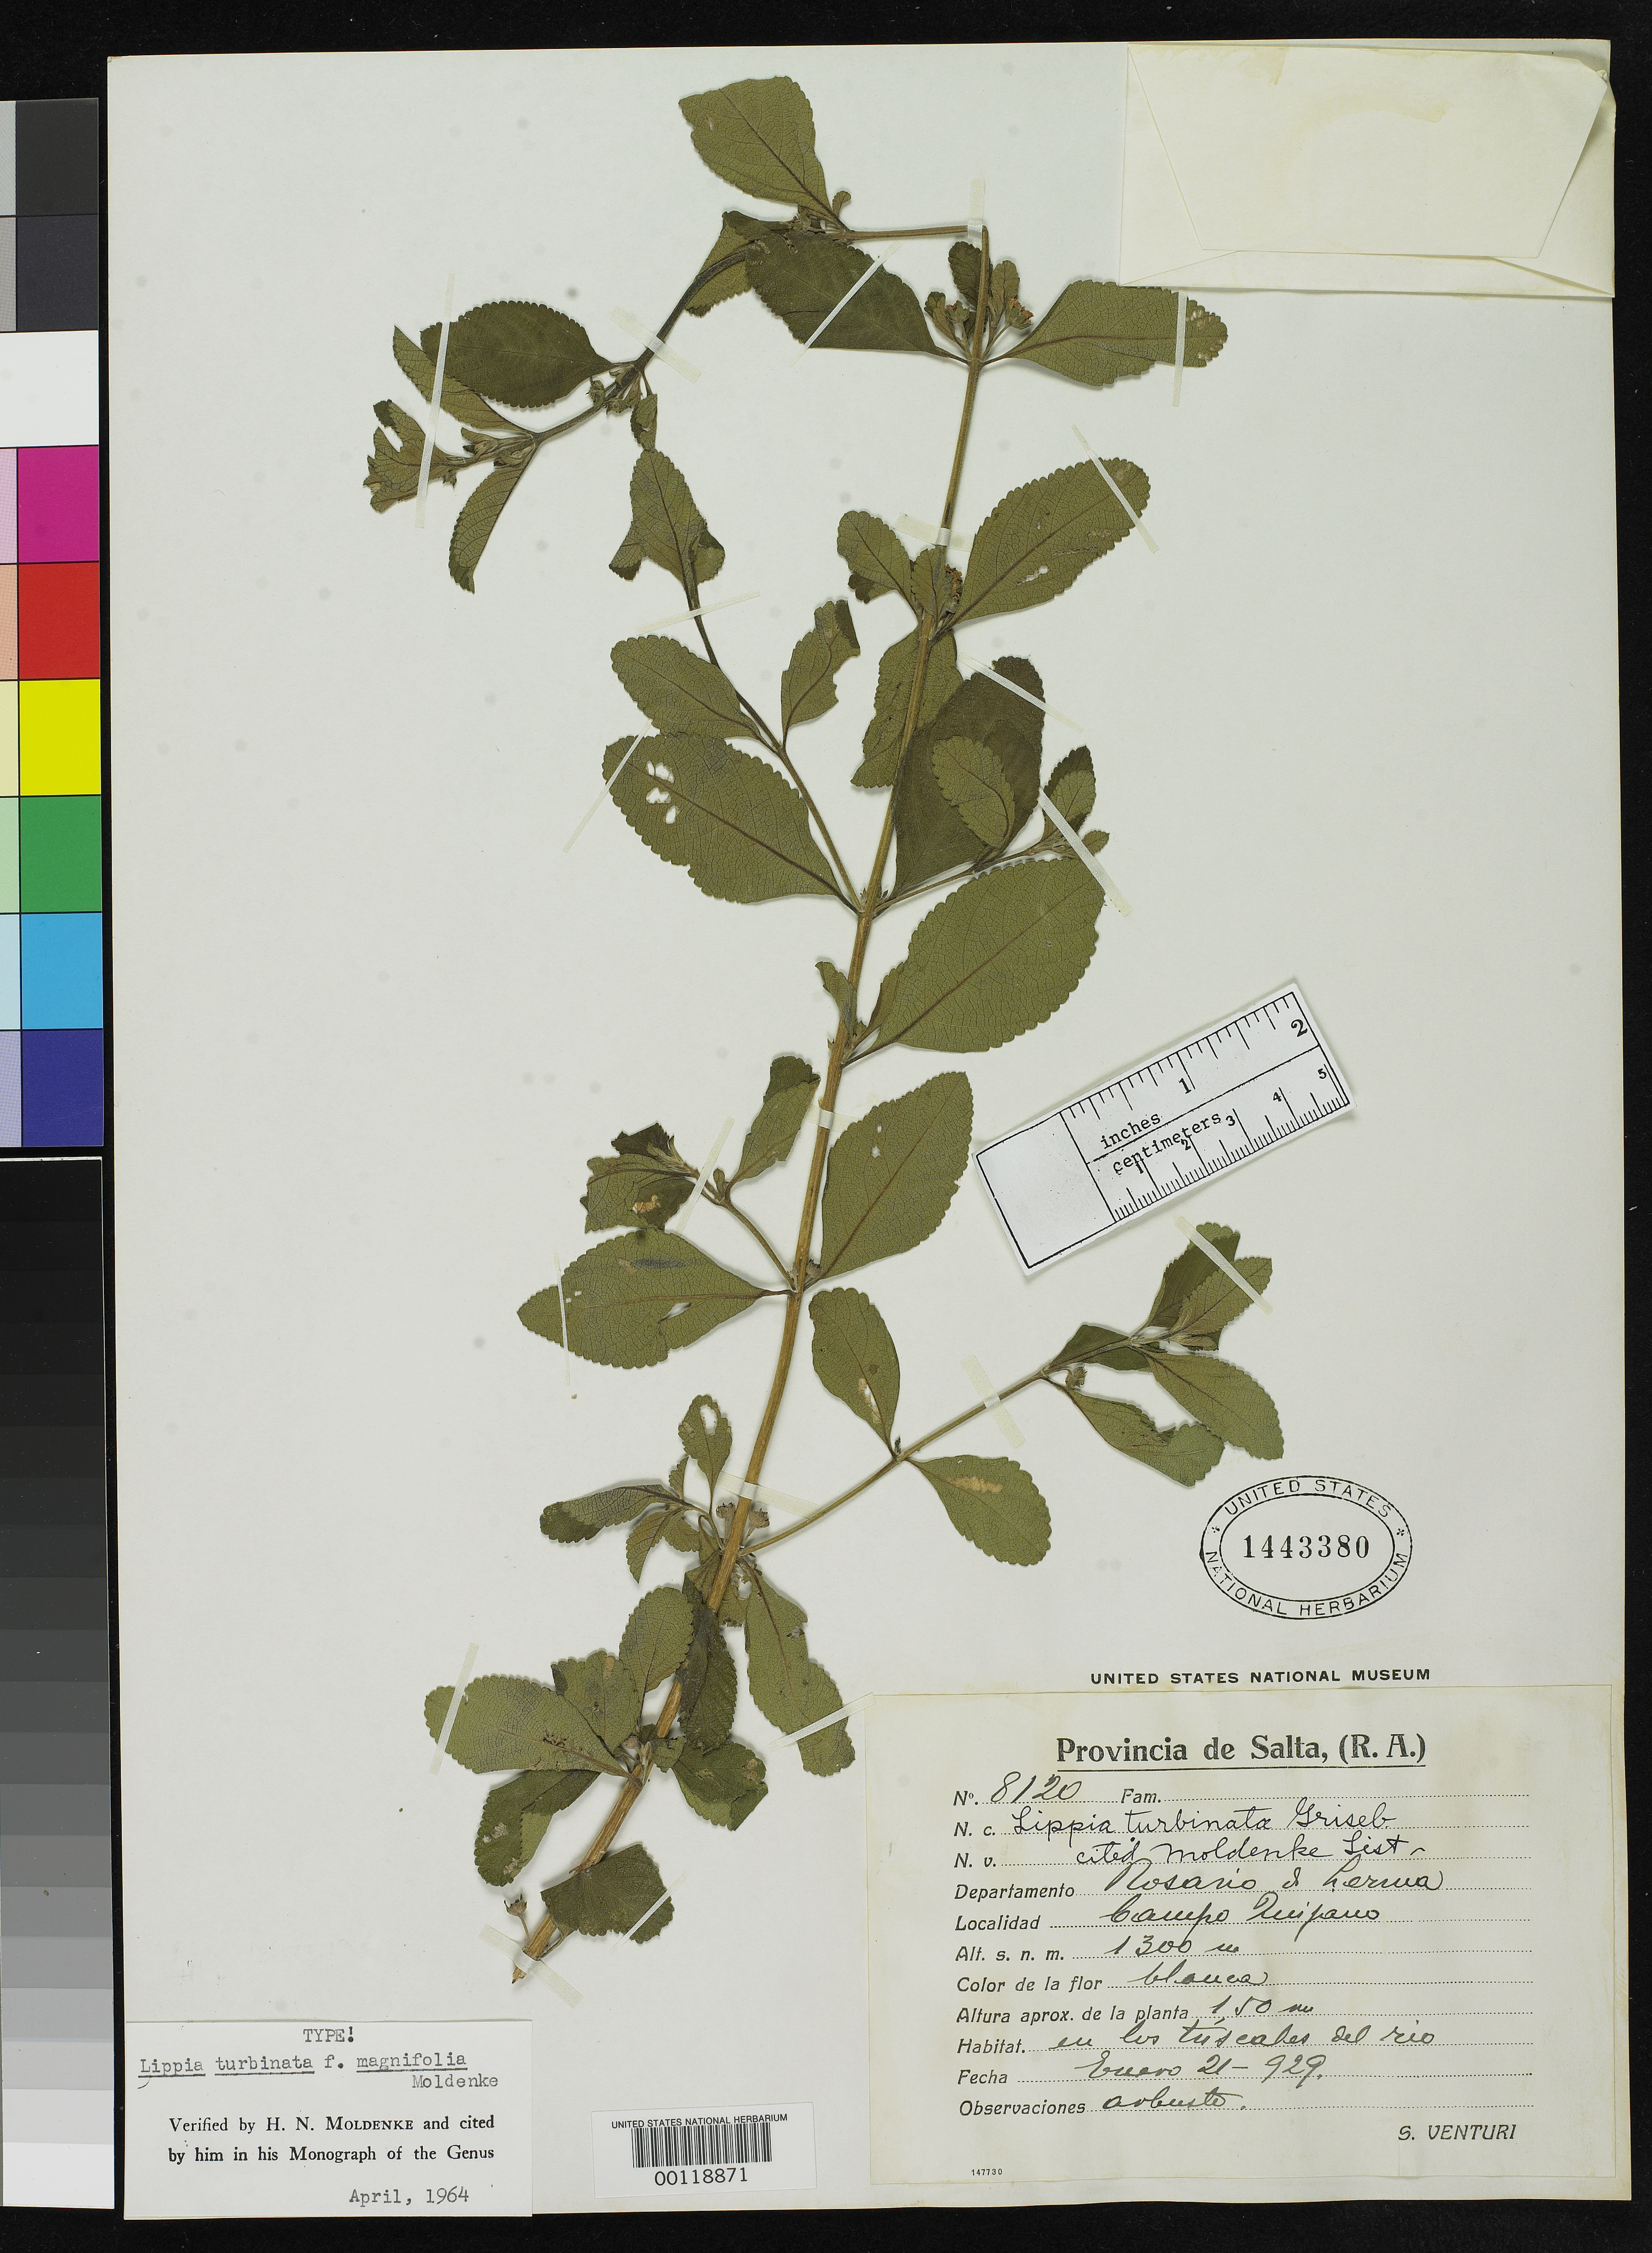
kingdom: Plantae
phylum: Tracheophyta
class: Magnoliopsida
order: Lamiales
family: Verbenaceae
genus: Lippia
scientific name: Lippia turbinata f. magnifolia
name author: Moldenke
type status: Holotype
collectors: S. Venturi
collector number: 8120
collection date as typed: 21 Jan 1929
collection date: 1929-01-21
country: Argentina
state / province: Salta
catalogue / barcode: US 1443380